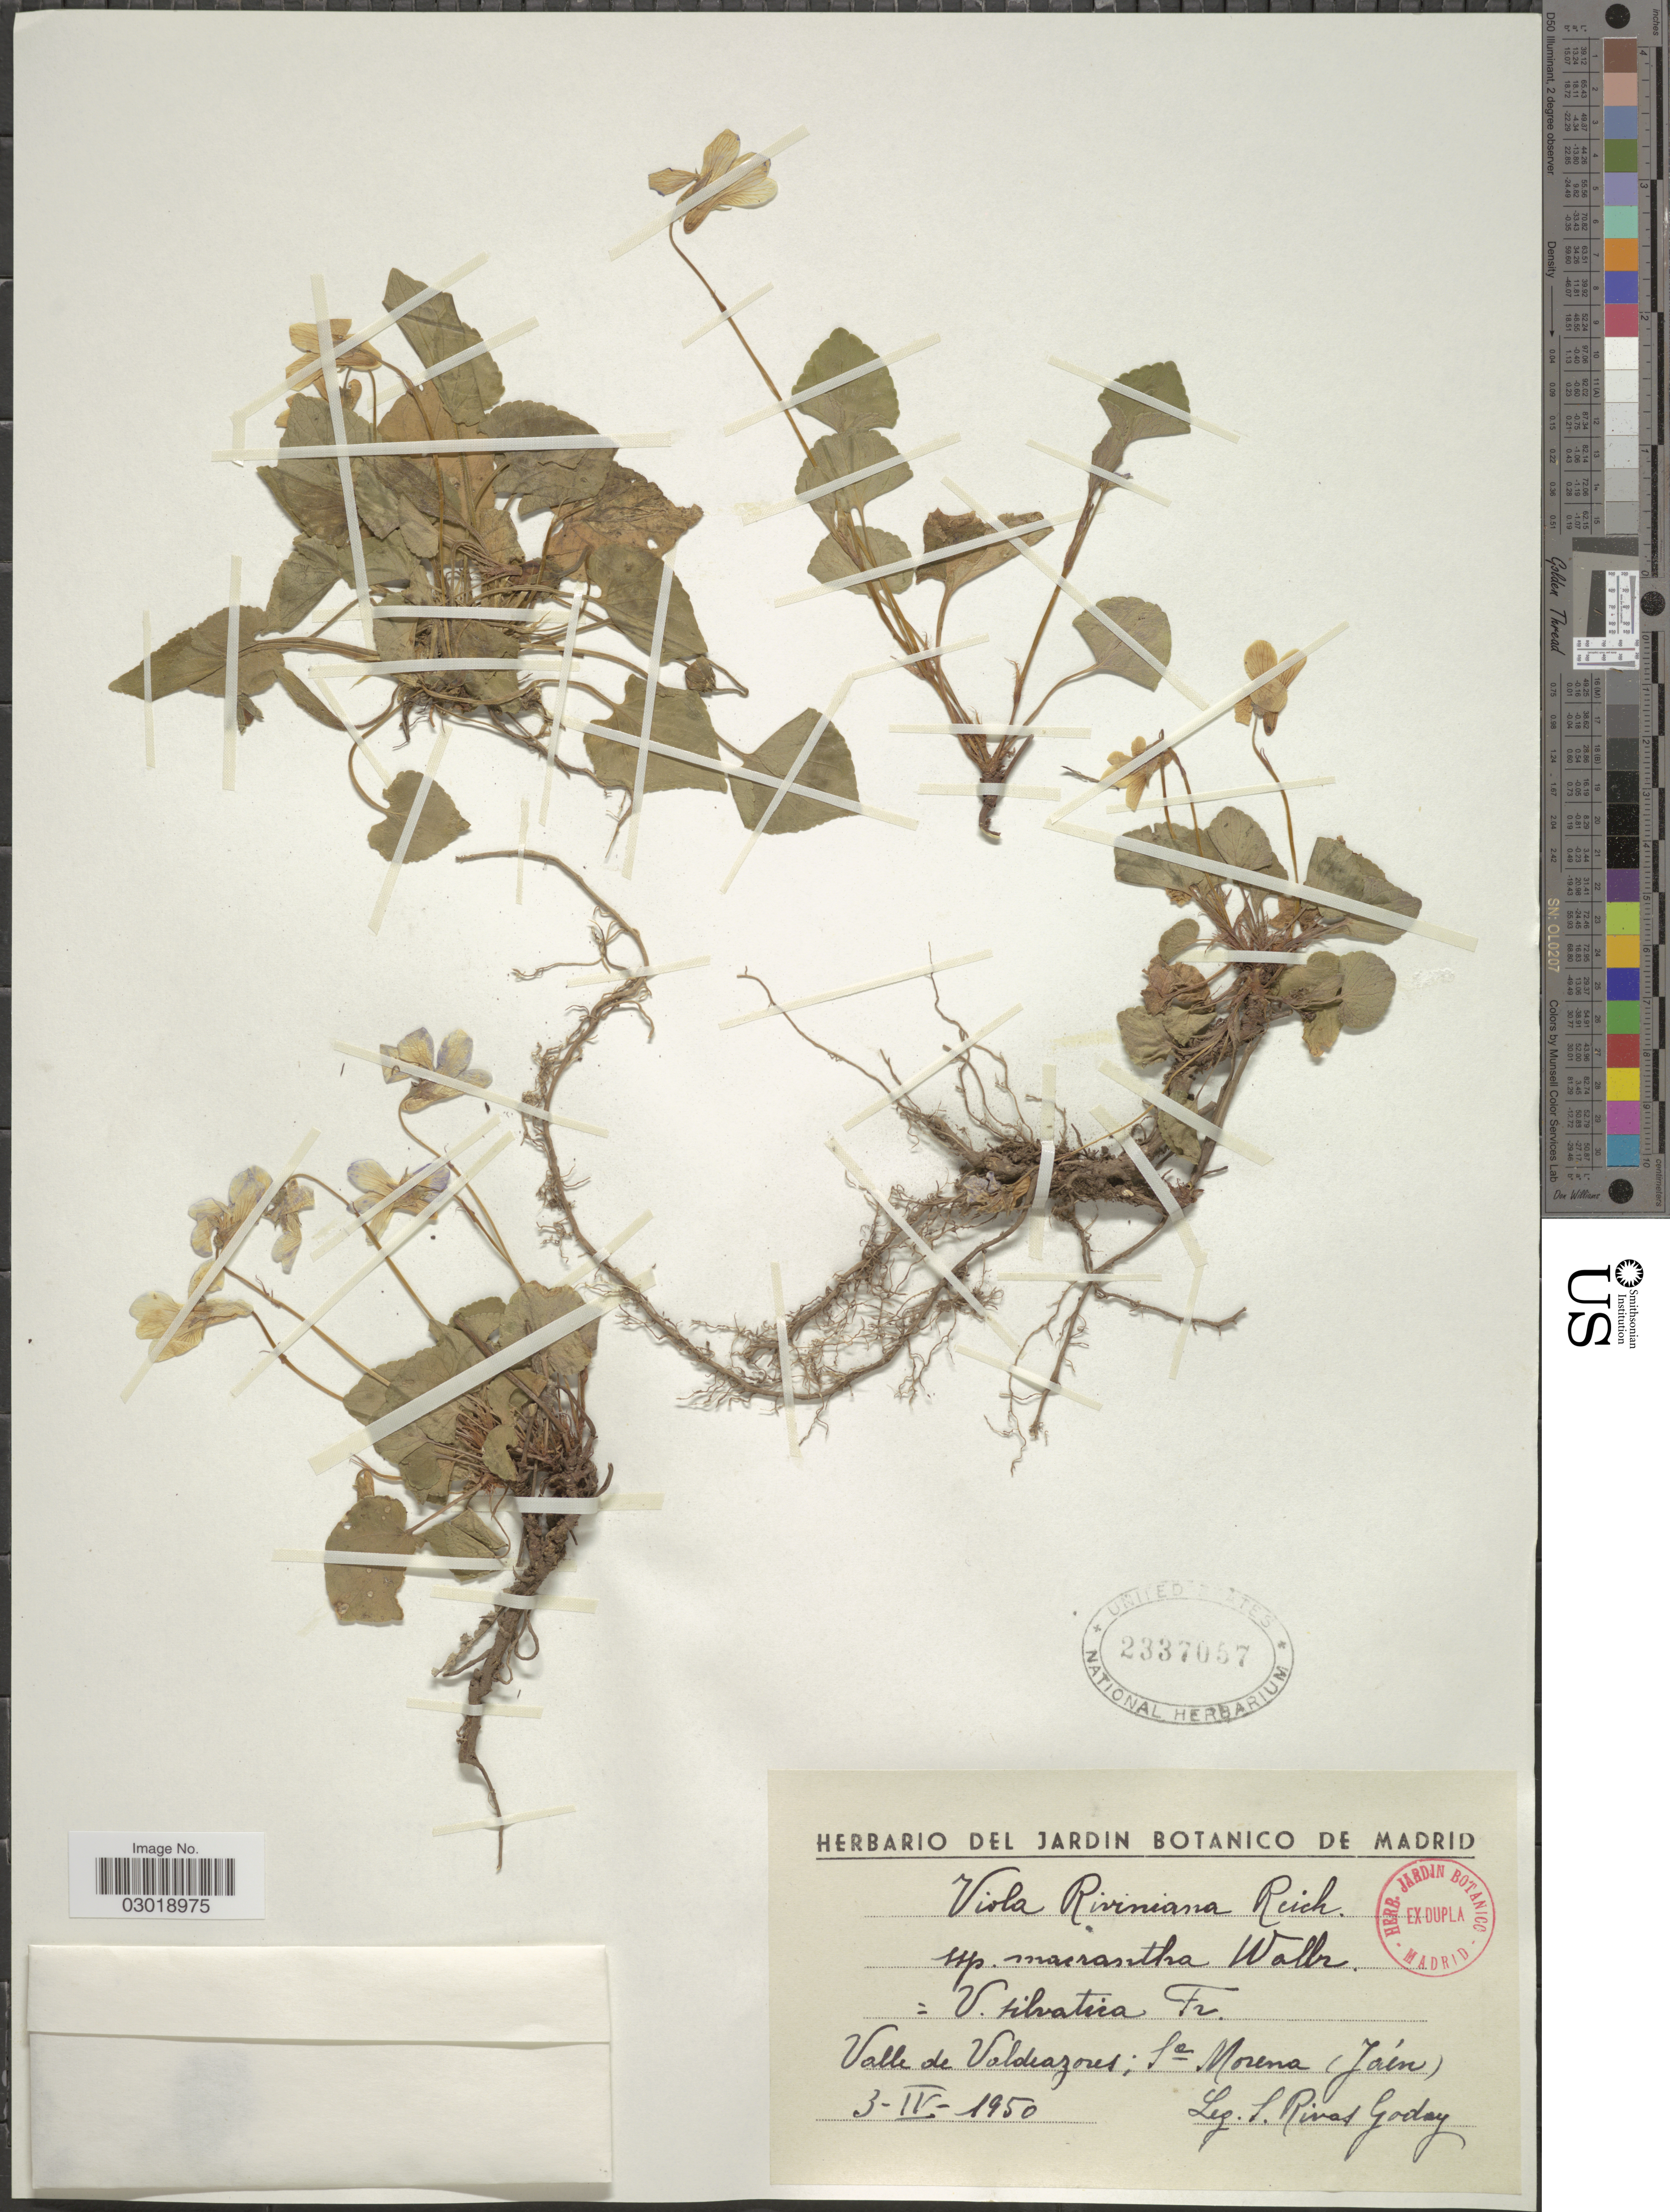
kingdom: Plantae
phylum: Tracheophyta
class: Magnoliopsida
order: Malpighiales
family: Violaceae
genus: Viola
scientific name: Viola riviniana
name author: Rchb.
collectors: S. Goday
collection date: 1950-04-03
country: Spain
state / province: Madrid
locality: Valle de Valdeazores; Sa Morena (Jaén).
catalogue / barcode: US 2337057